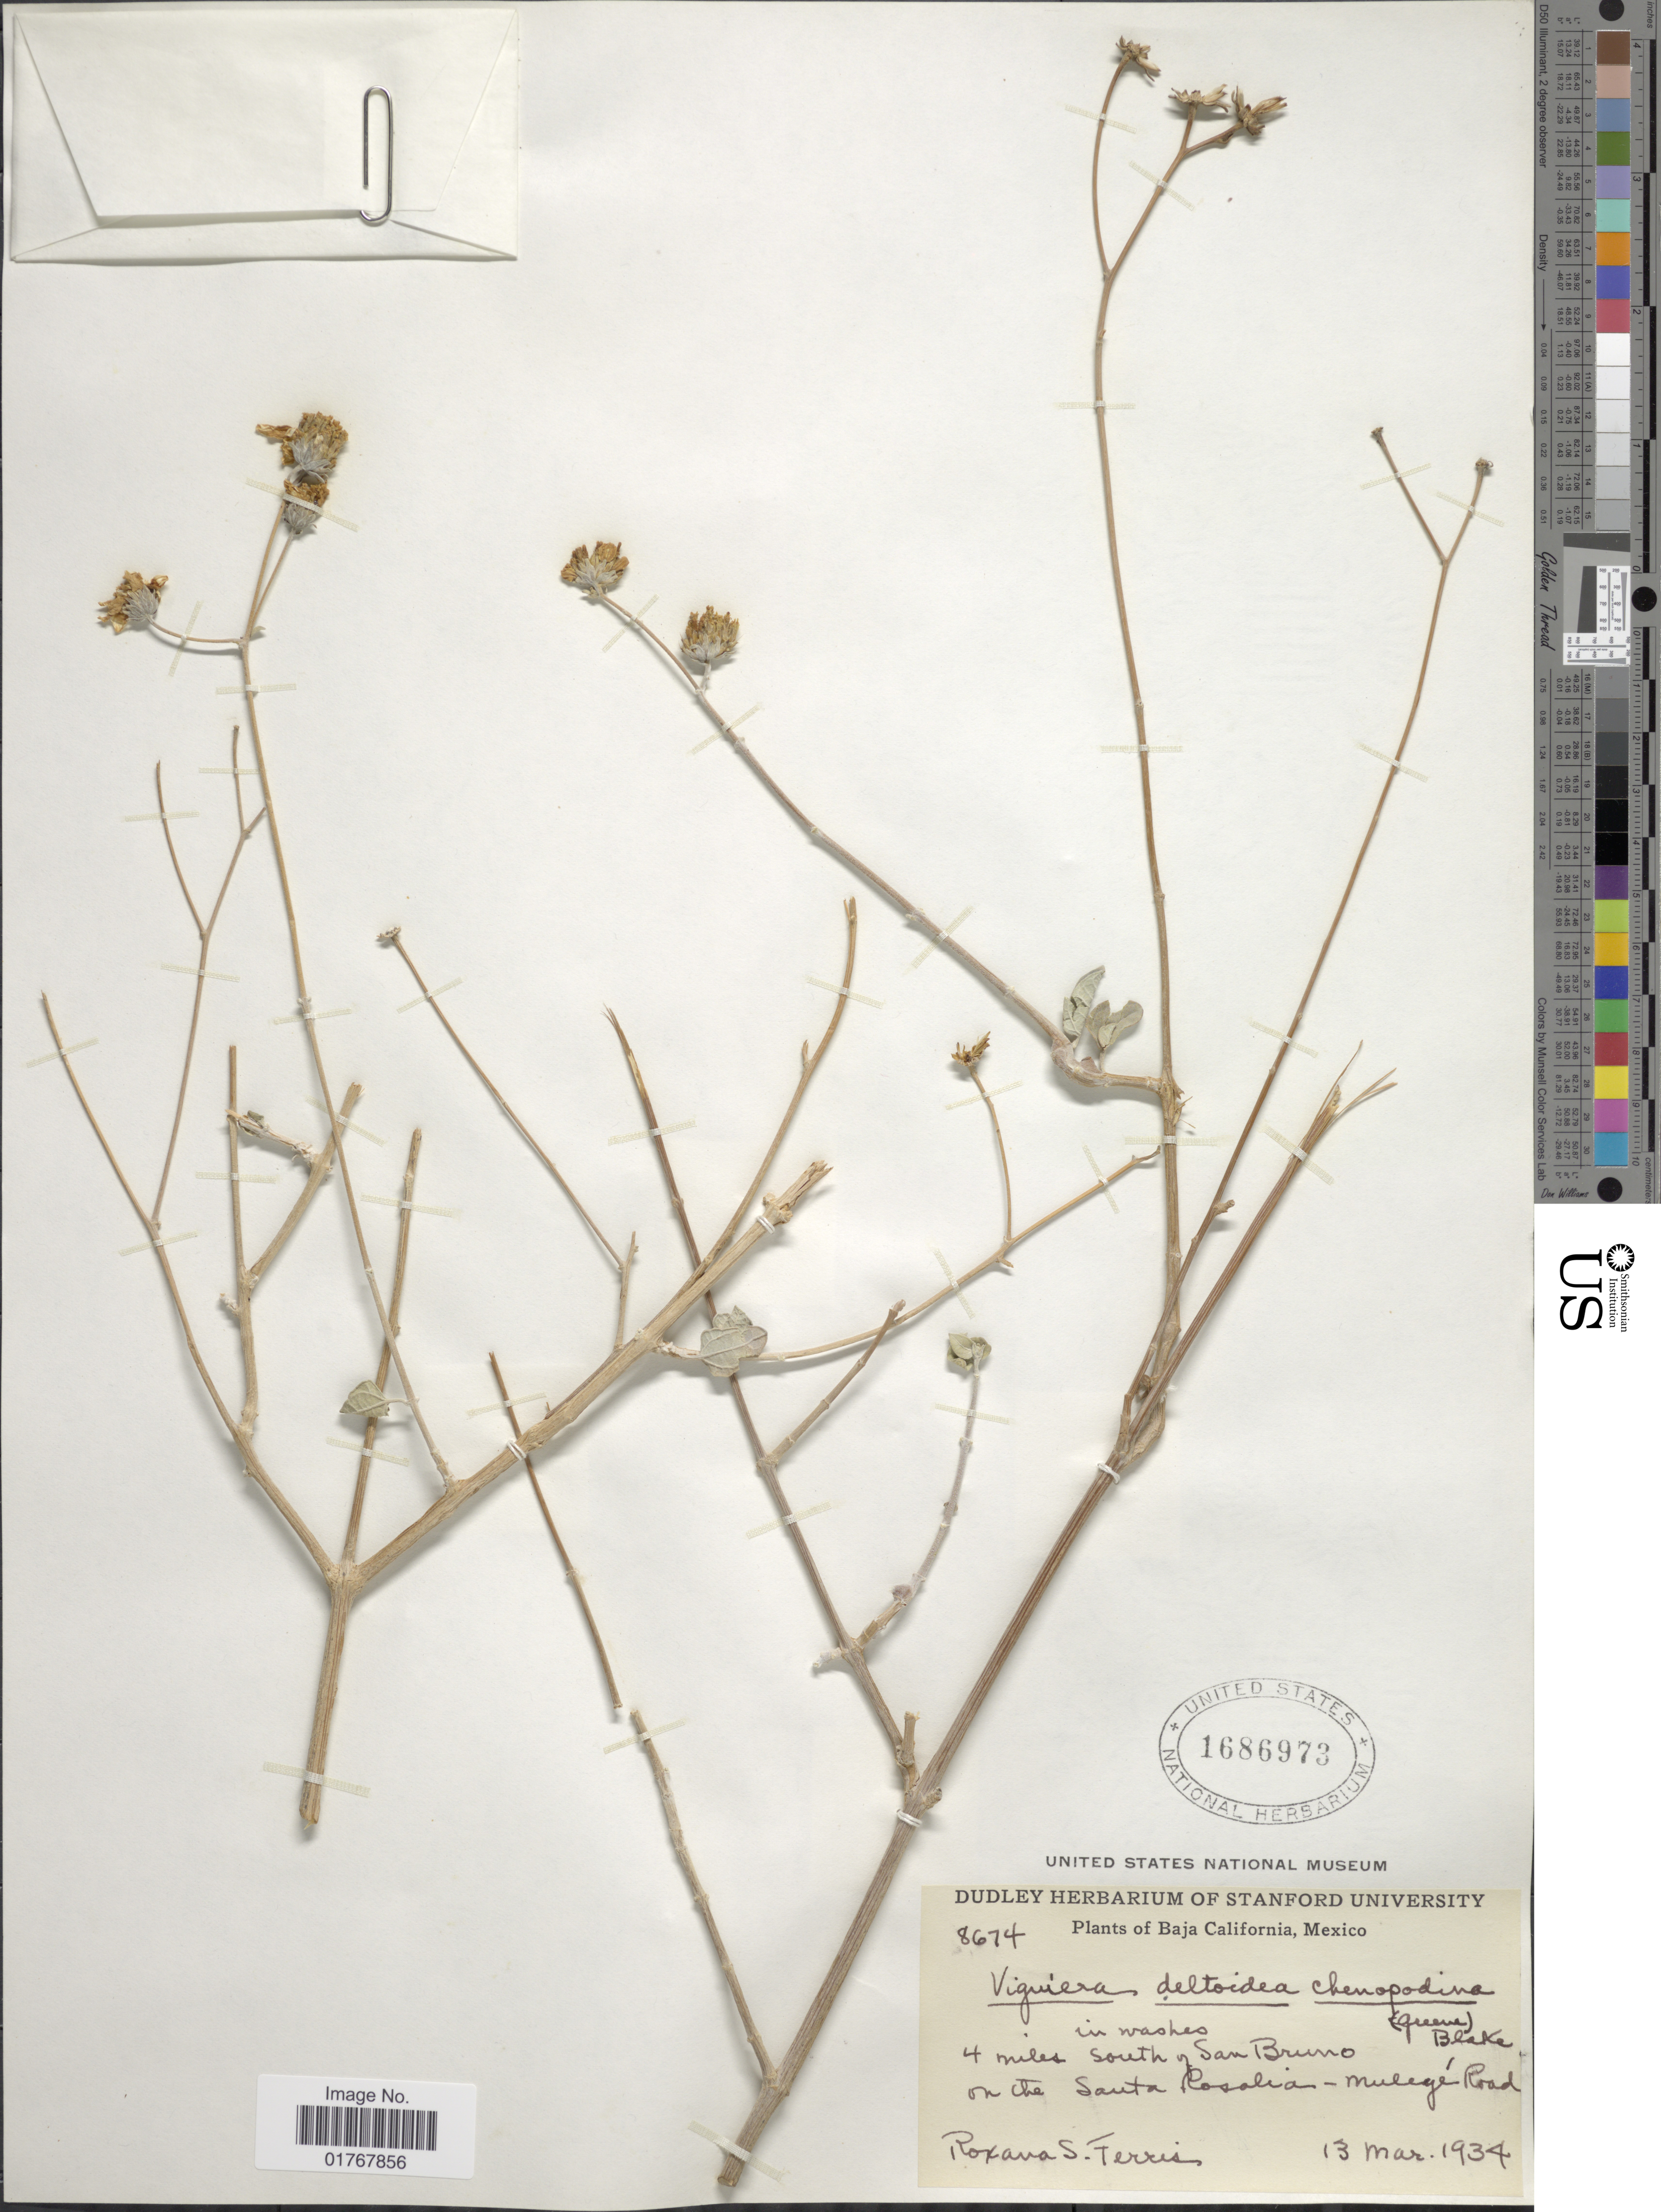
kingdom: Plantae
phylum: Tracheophyta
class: Magnoliopsida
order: Asterales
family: Asteraceae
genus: Viguiera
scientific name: Viguiera deltoidea var. chenopodina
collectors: R. S. Ferris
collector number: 8674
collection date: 1934-03-13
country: Mexico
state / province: Baja California Sur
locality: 4 miles south of San Bruno, on the Santa Rosalia - Mulegé Road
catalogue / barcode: US 1686973